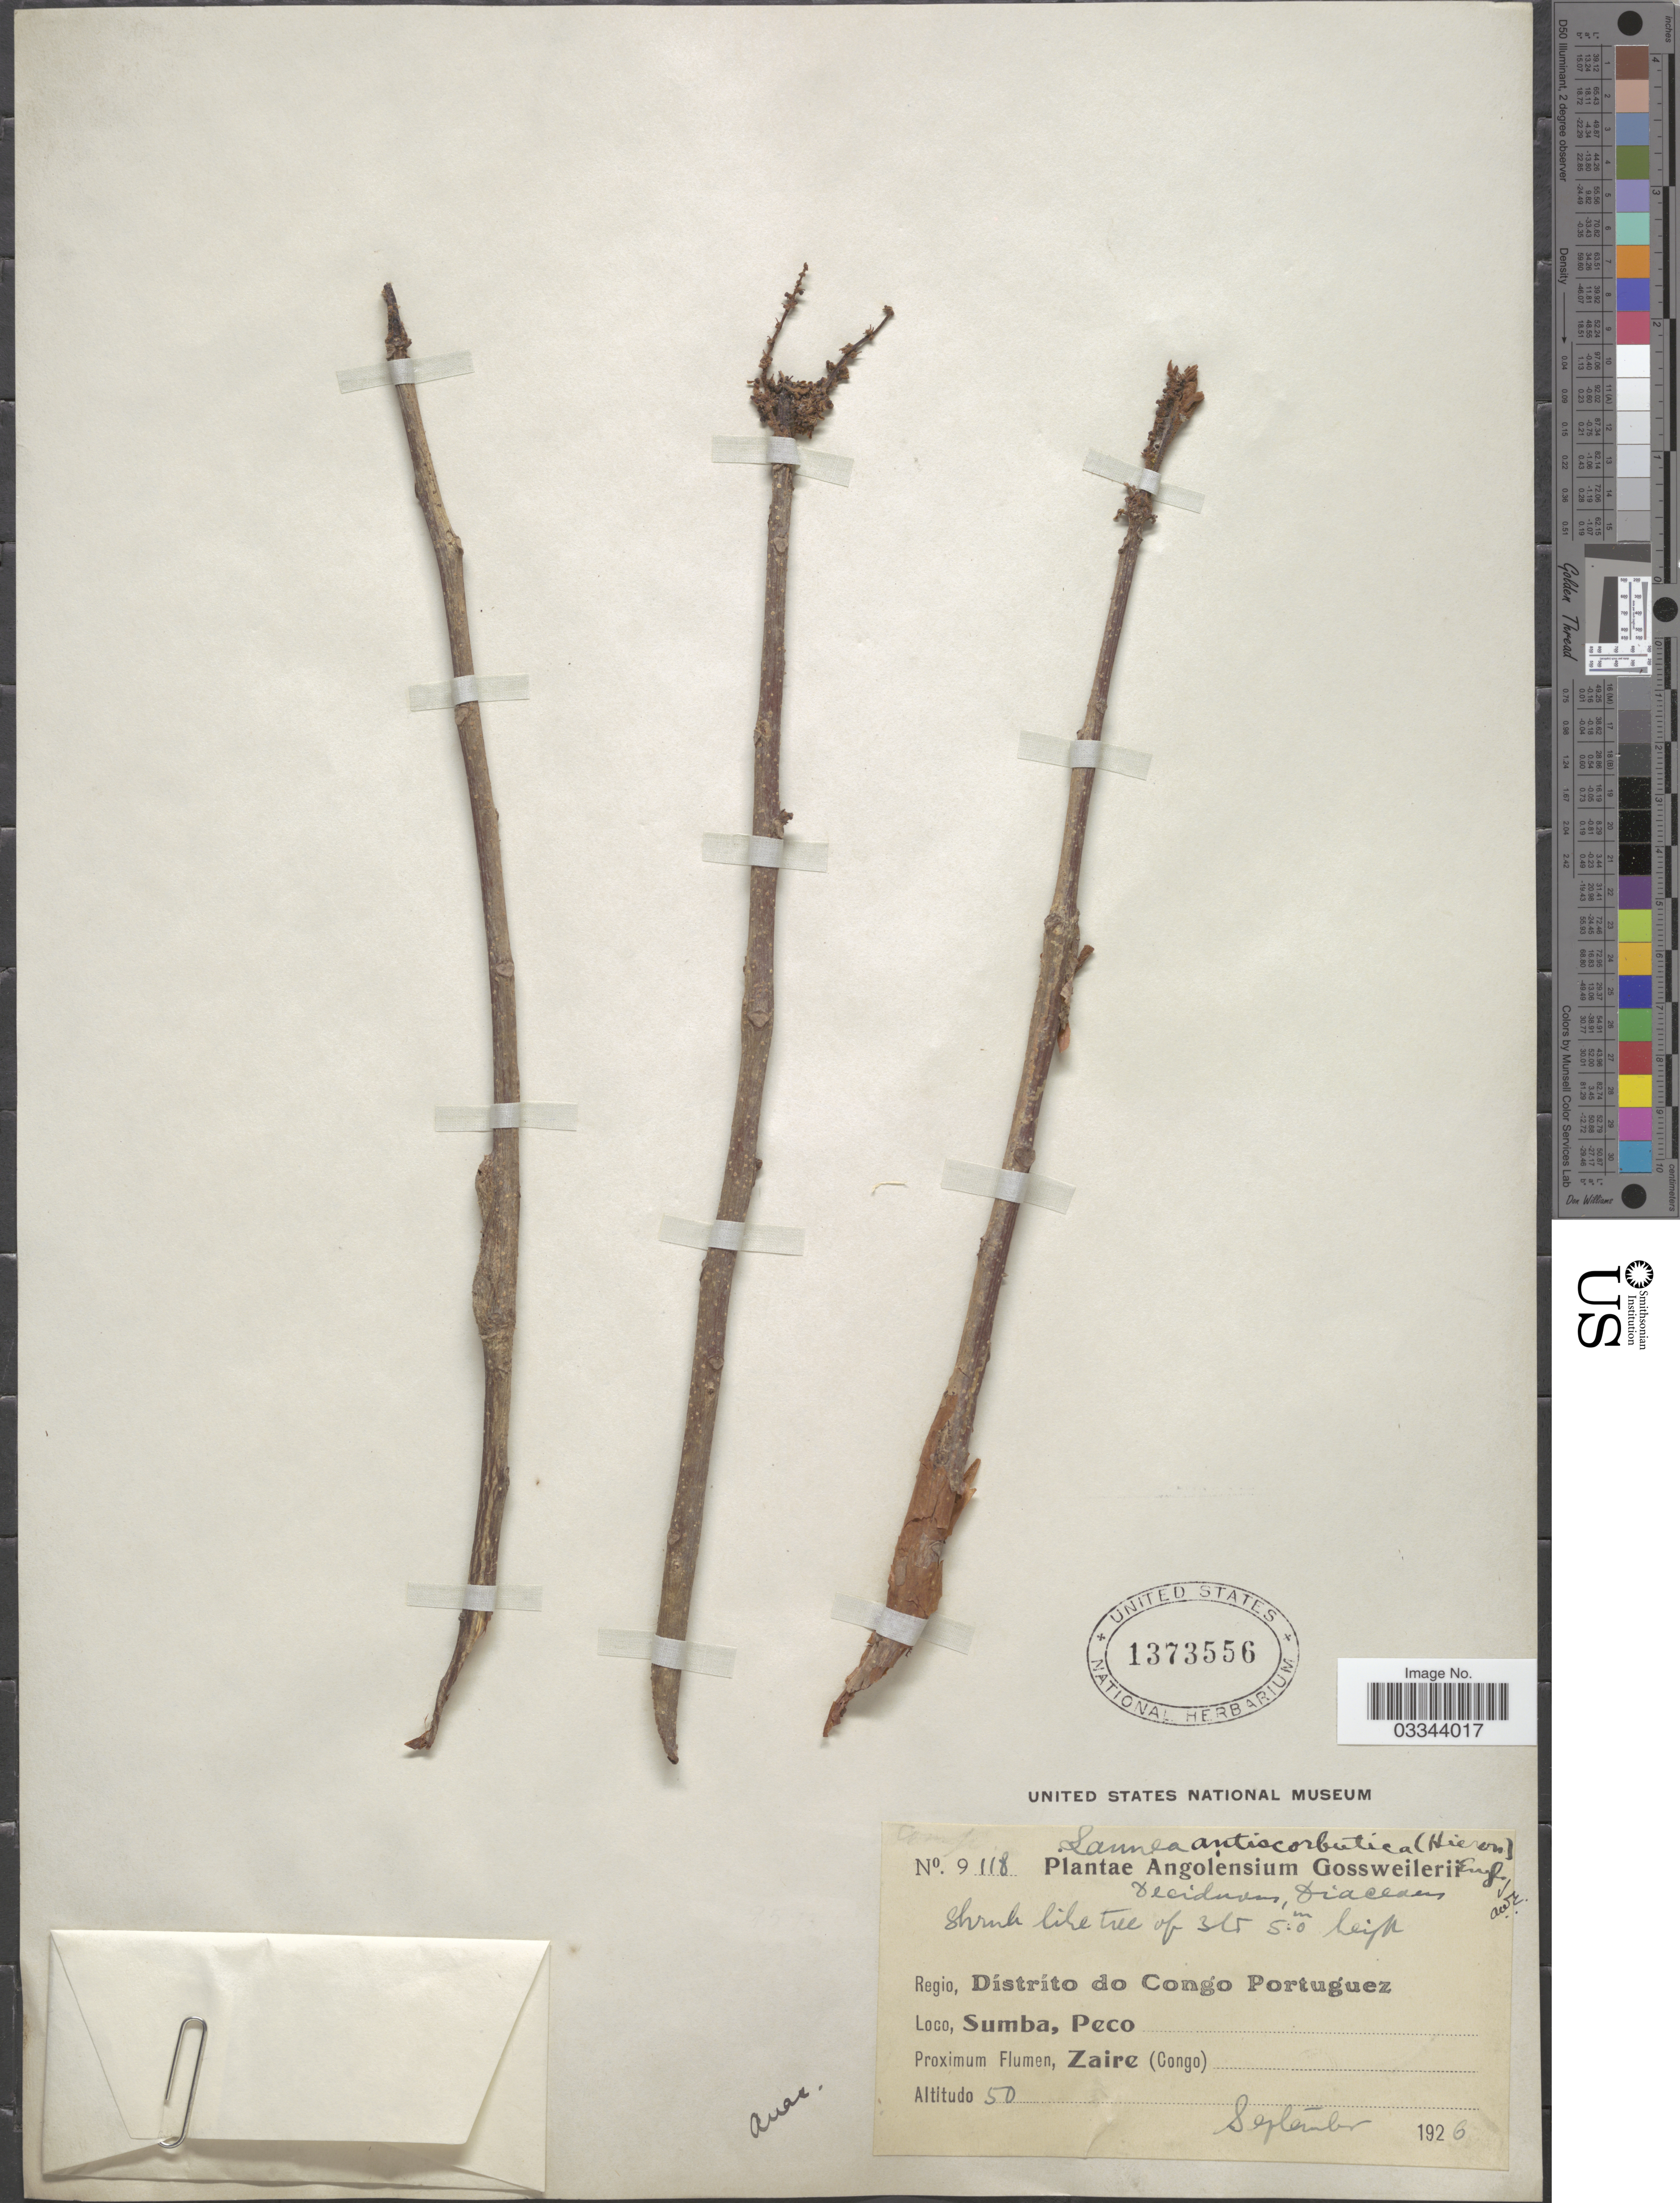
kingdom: Plantae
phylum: Tracheophyta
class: Magnoliopsida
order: Sapindales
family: Anacardiaceae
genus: Lannea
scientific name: Lannea antiscorbutica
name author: (Hiern) Engl.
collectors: -. Gossweiler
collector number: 9118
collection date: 1926-09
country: Angola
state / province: Zaire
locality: Regio, Dístríto do Congo Portuguez, Sumba, Peco (Congo).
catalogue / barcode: US 1373556